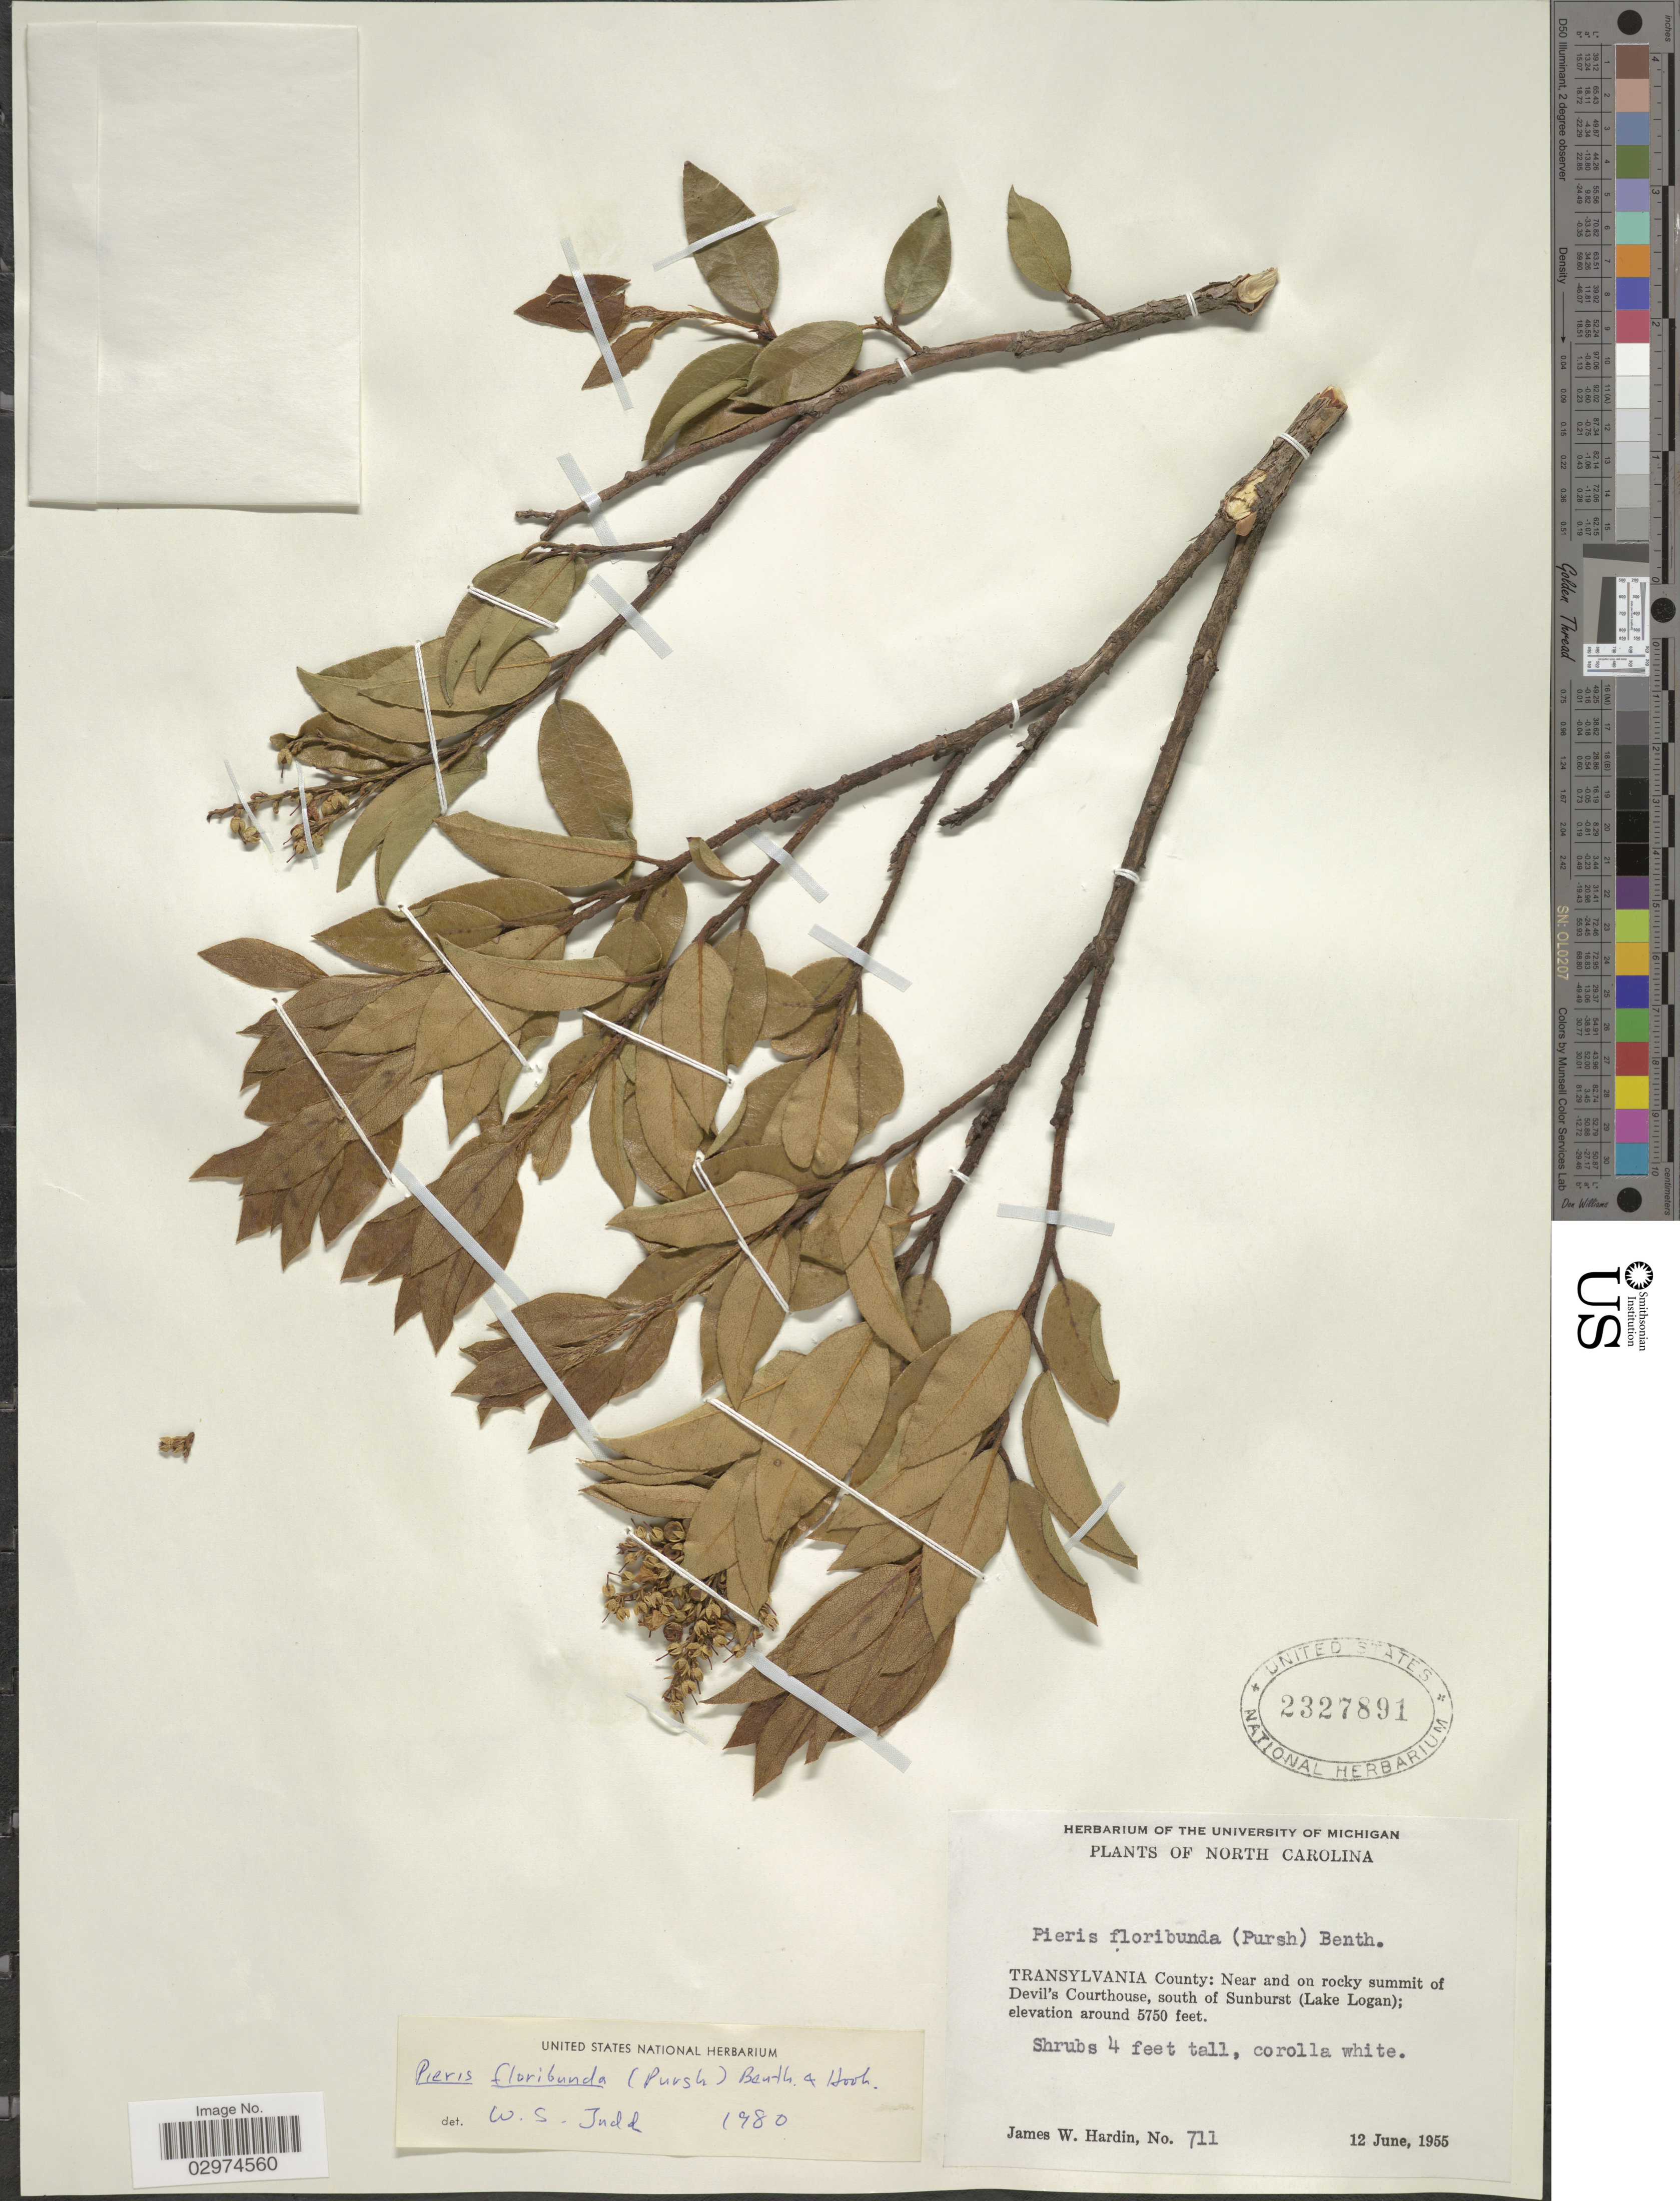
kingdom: Plantae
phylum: Tracheophyta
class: Magnoliopsida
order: Ericales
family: Ericaceae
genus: Pieris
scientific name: Pieris floribunda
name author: (Pursh) Benth. & Hook. f.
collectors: J. W. Hardin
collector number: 711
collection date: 1955-06-12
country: United States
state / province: North Carolina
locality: Transylvania County: Near and rocky summit of Devil's Courthouse, south of Sunburst (Lake Logan).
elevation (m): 1753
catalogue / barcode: US 2327891